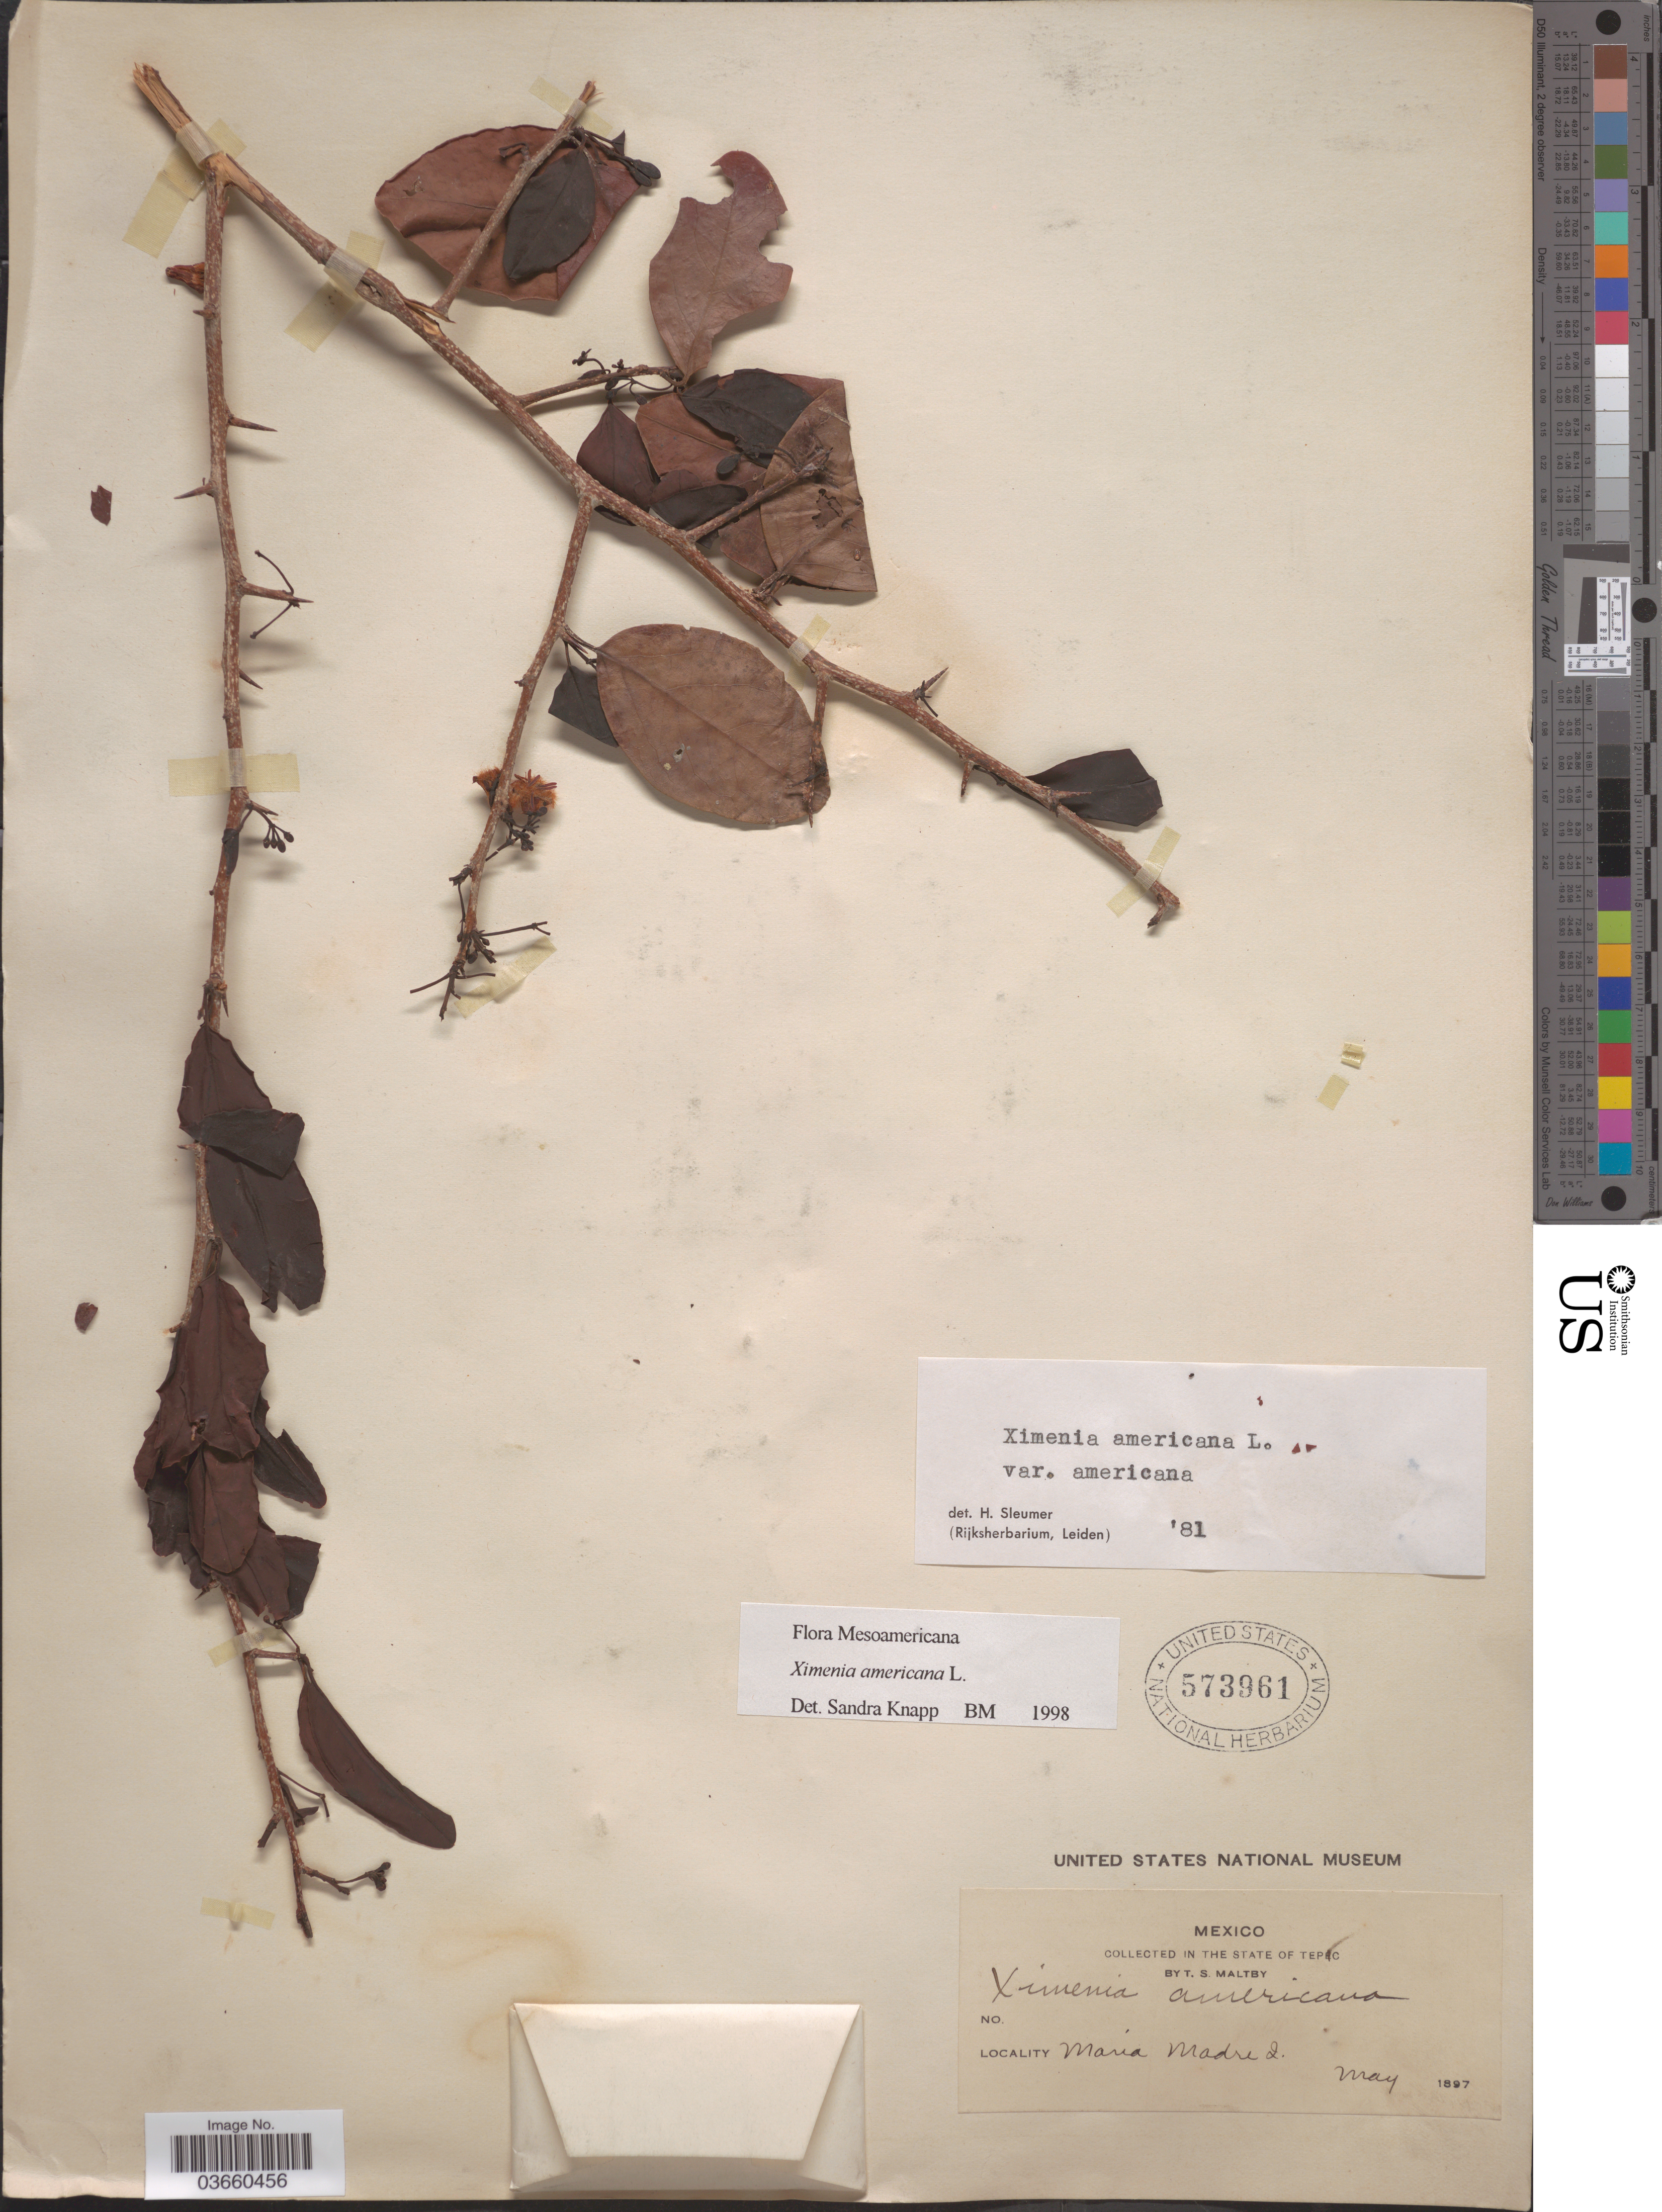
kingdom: Plantae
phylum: Tracheophyta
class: Magnoliopsida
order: Santalales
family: Ximeniaceae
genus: Ximenia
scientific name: Ximenia americana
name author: L.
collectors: T. S. Maltby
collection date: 1897-05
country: Mexico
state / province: Nayarit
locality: In the State of Tepic. Maria Madre I.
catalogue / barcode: US 573961